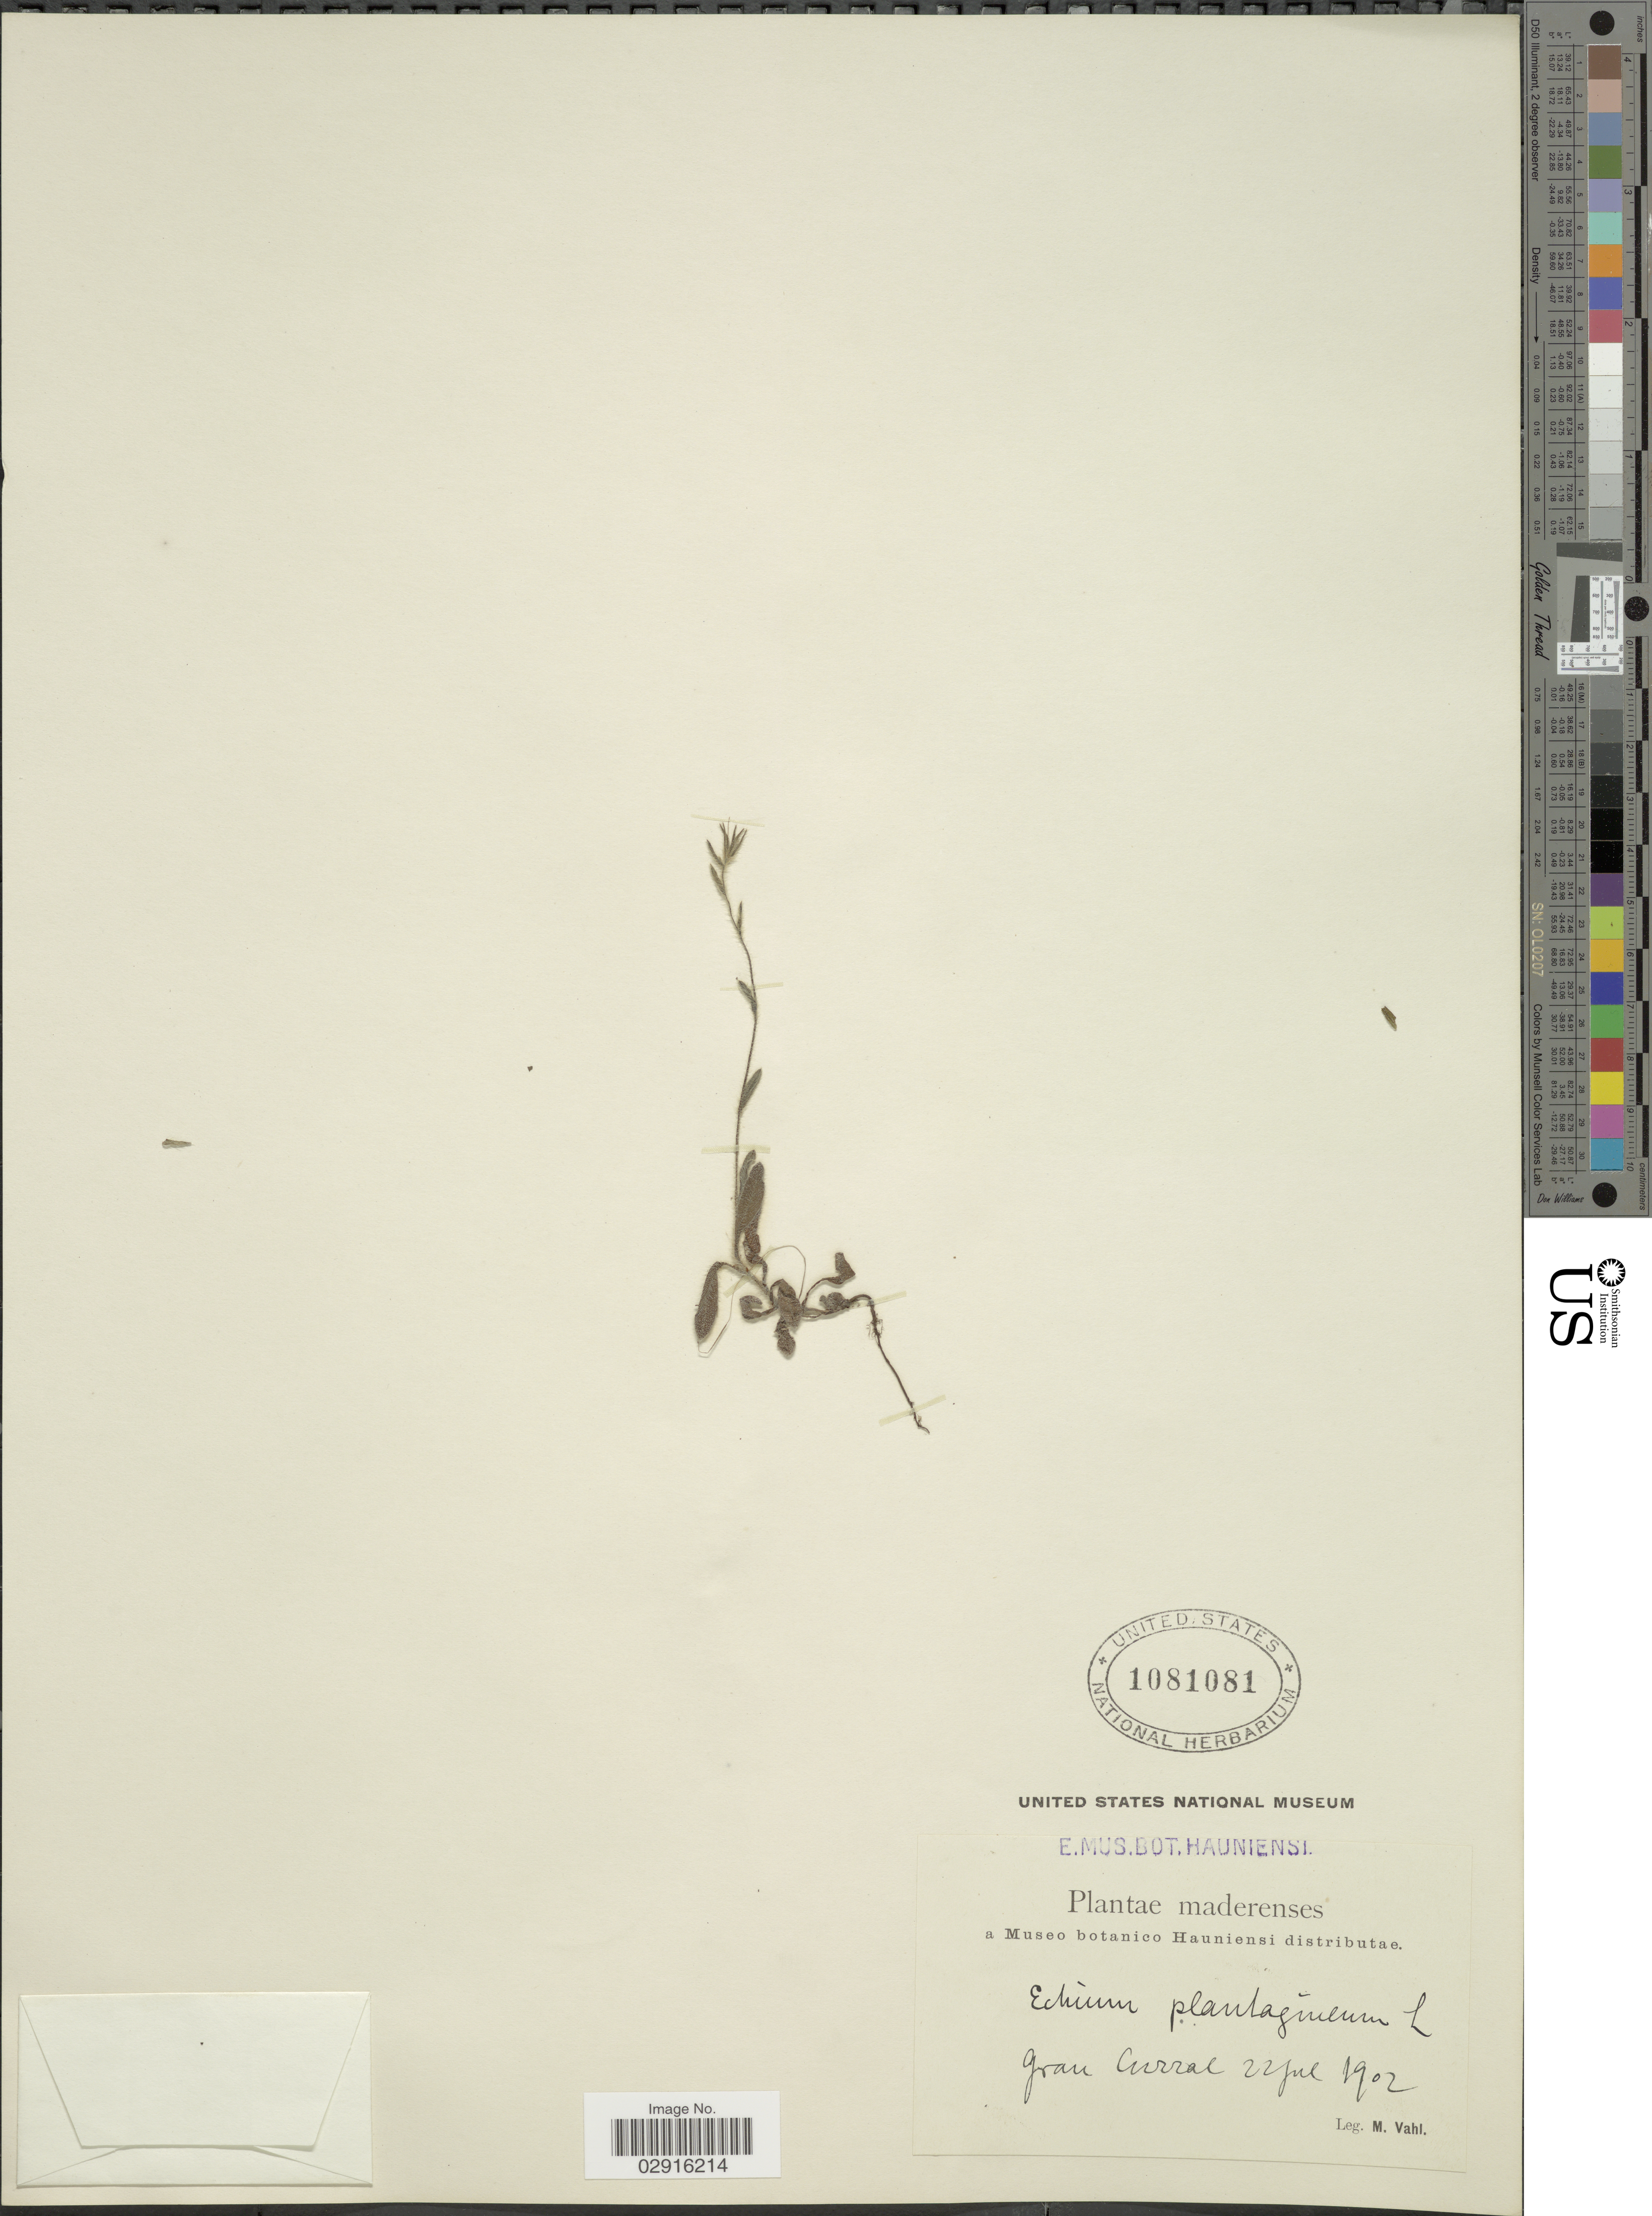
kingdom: Plantae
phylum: Tracheophyta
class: Magnoliopsida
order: Boraginales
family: Boraginaceae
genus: Echium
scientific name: Echium plantagineum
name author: L.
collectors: M. Vahl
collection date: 1902-07-22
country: Portugal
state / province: Madeira (Aut. Reg.)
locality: Maderenses. Gran Curral.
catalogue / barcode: US 1081081